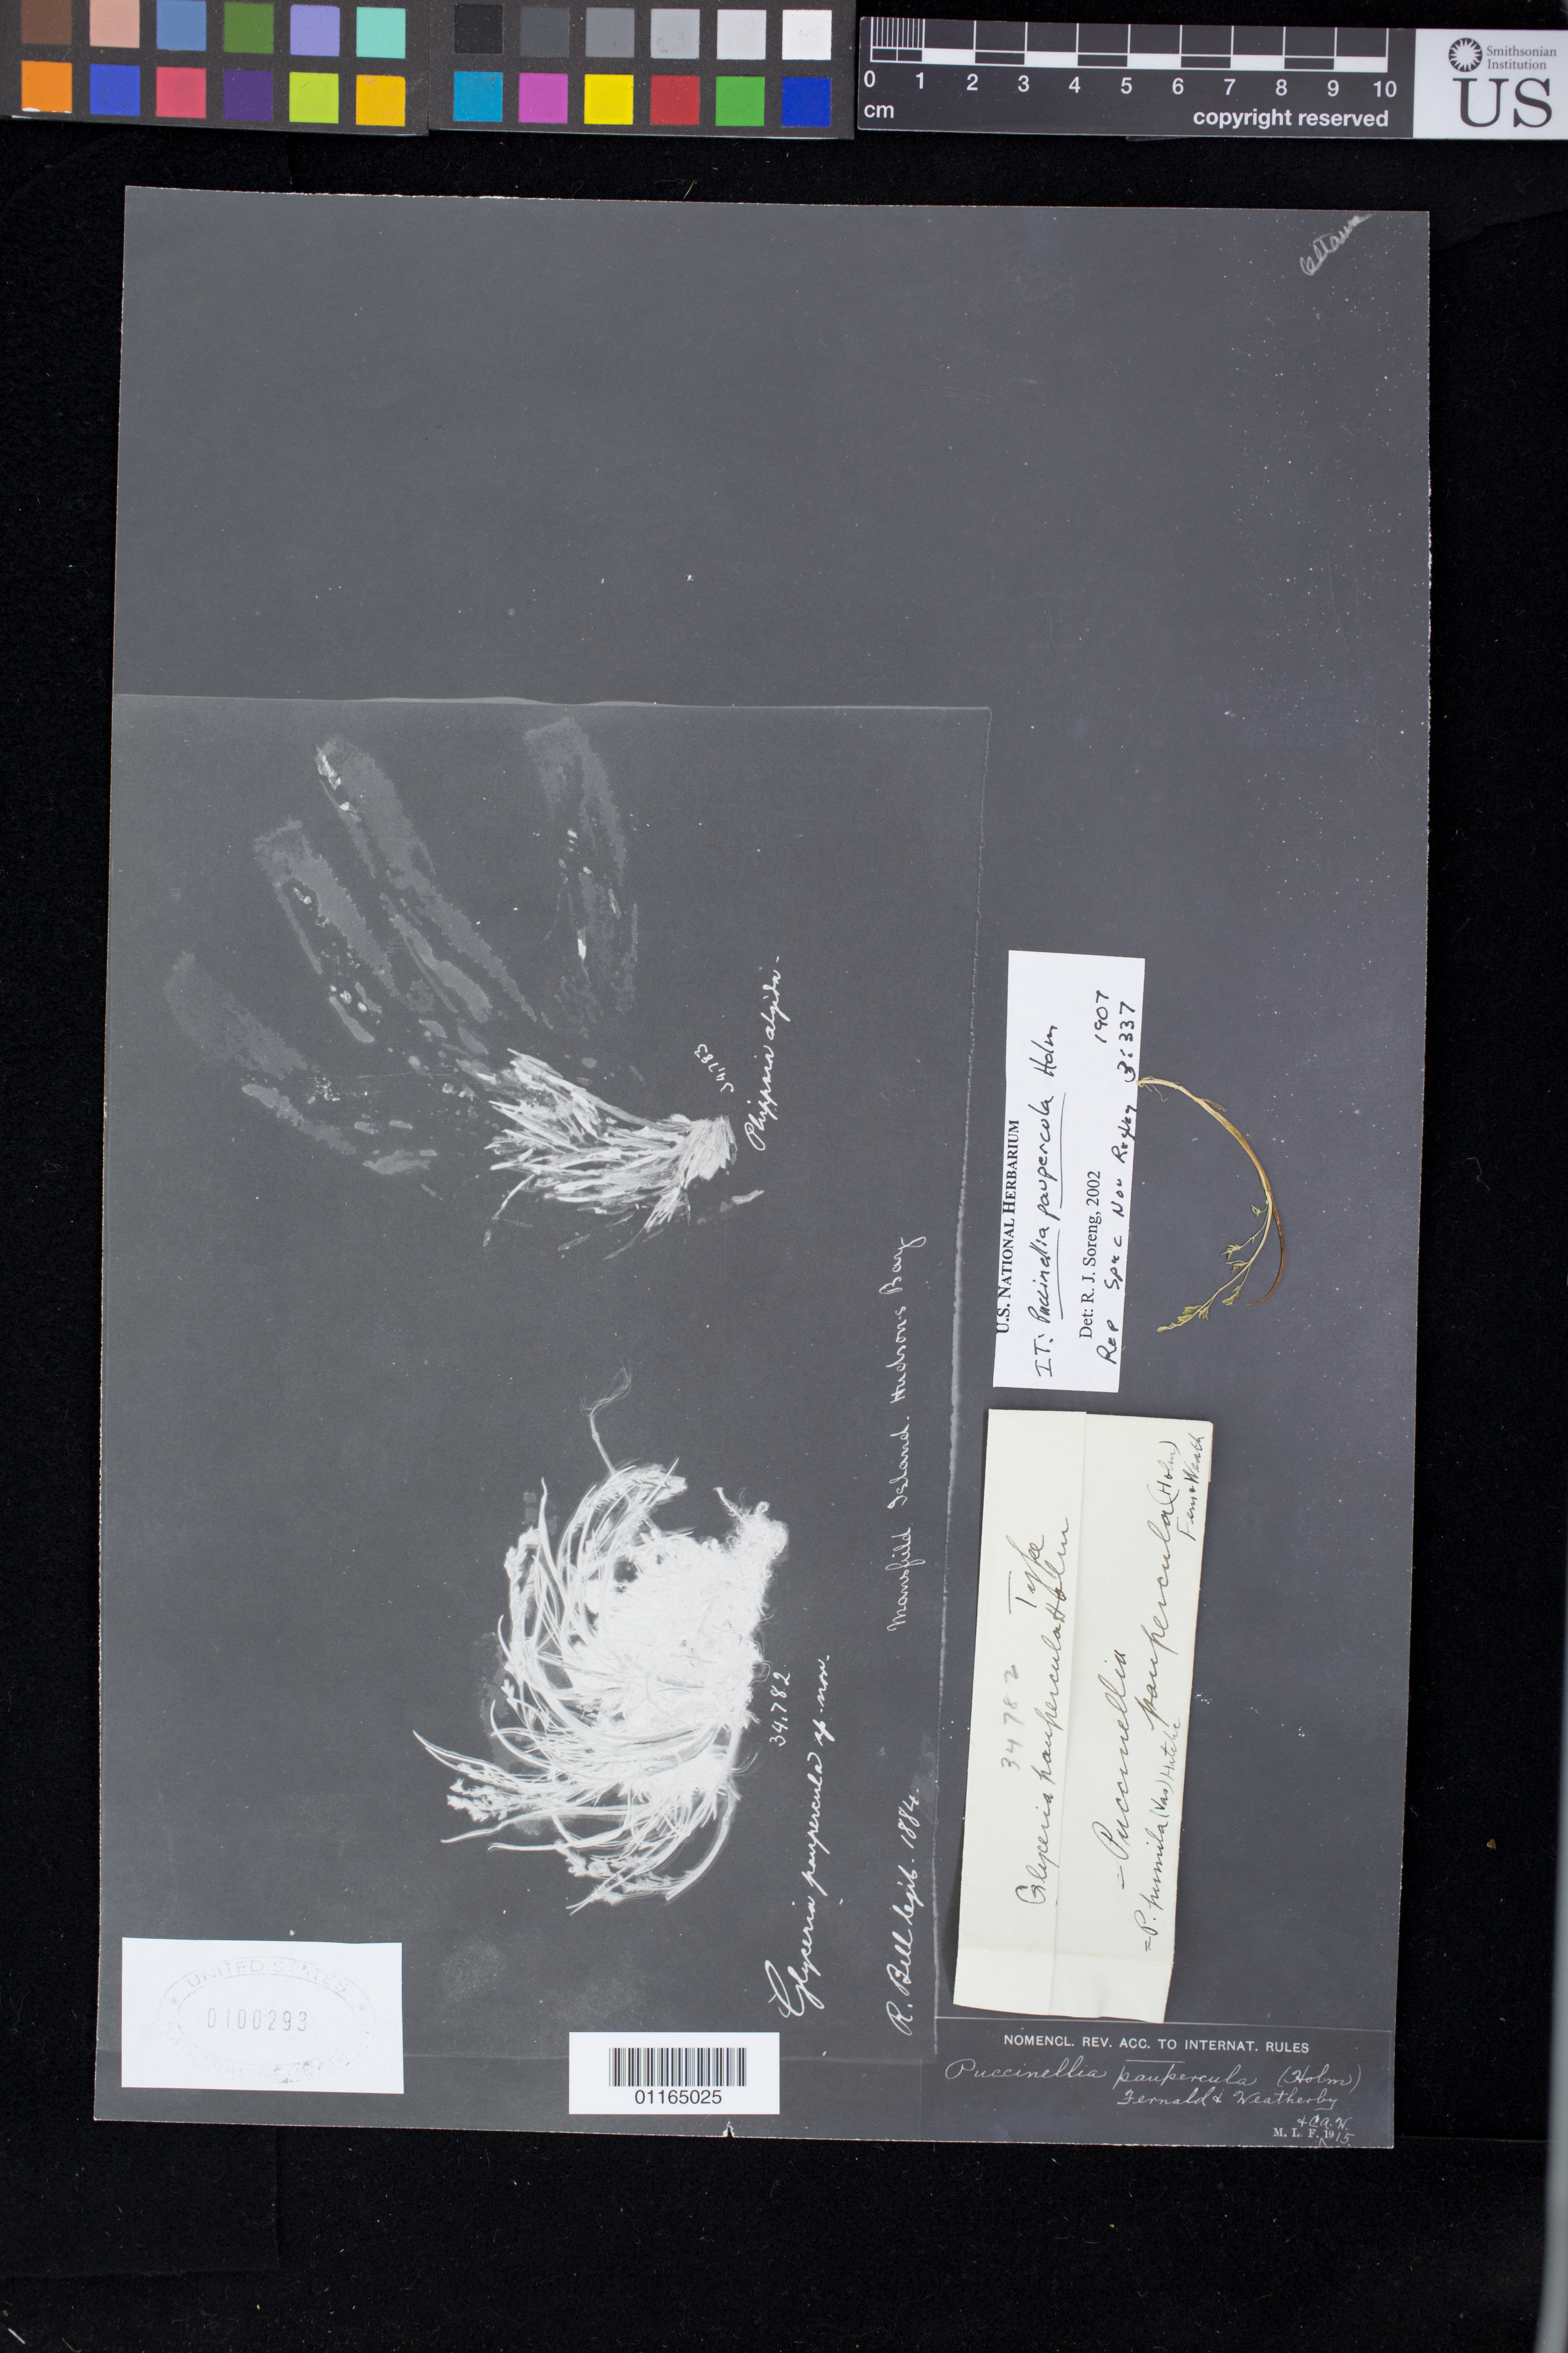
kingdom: Plantae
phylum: Tracheophyta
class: Liliopsida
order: Poales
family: Poaceae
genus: Glyceria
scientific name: Glyceria paupercula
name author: Holm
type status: Isotype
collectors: C. R. Bell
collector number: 34782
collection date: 1884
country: Canada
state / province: Nunavut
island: Mansel [Mansfield] Island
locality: Mansfield [Mansel] Island, Hudson's Bay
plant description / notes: Photocopy and fragmentary material of type specimen ex herb. Stockholm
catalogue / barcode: US 100293